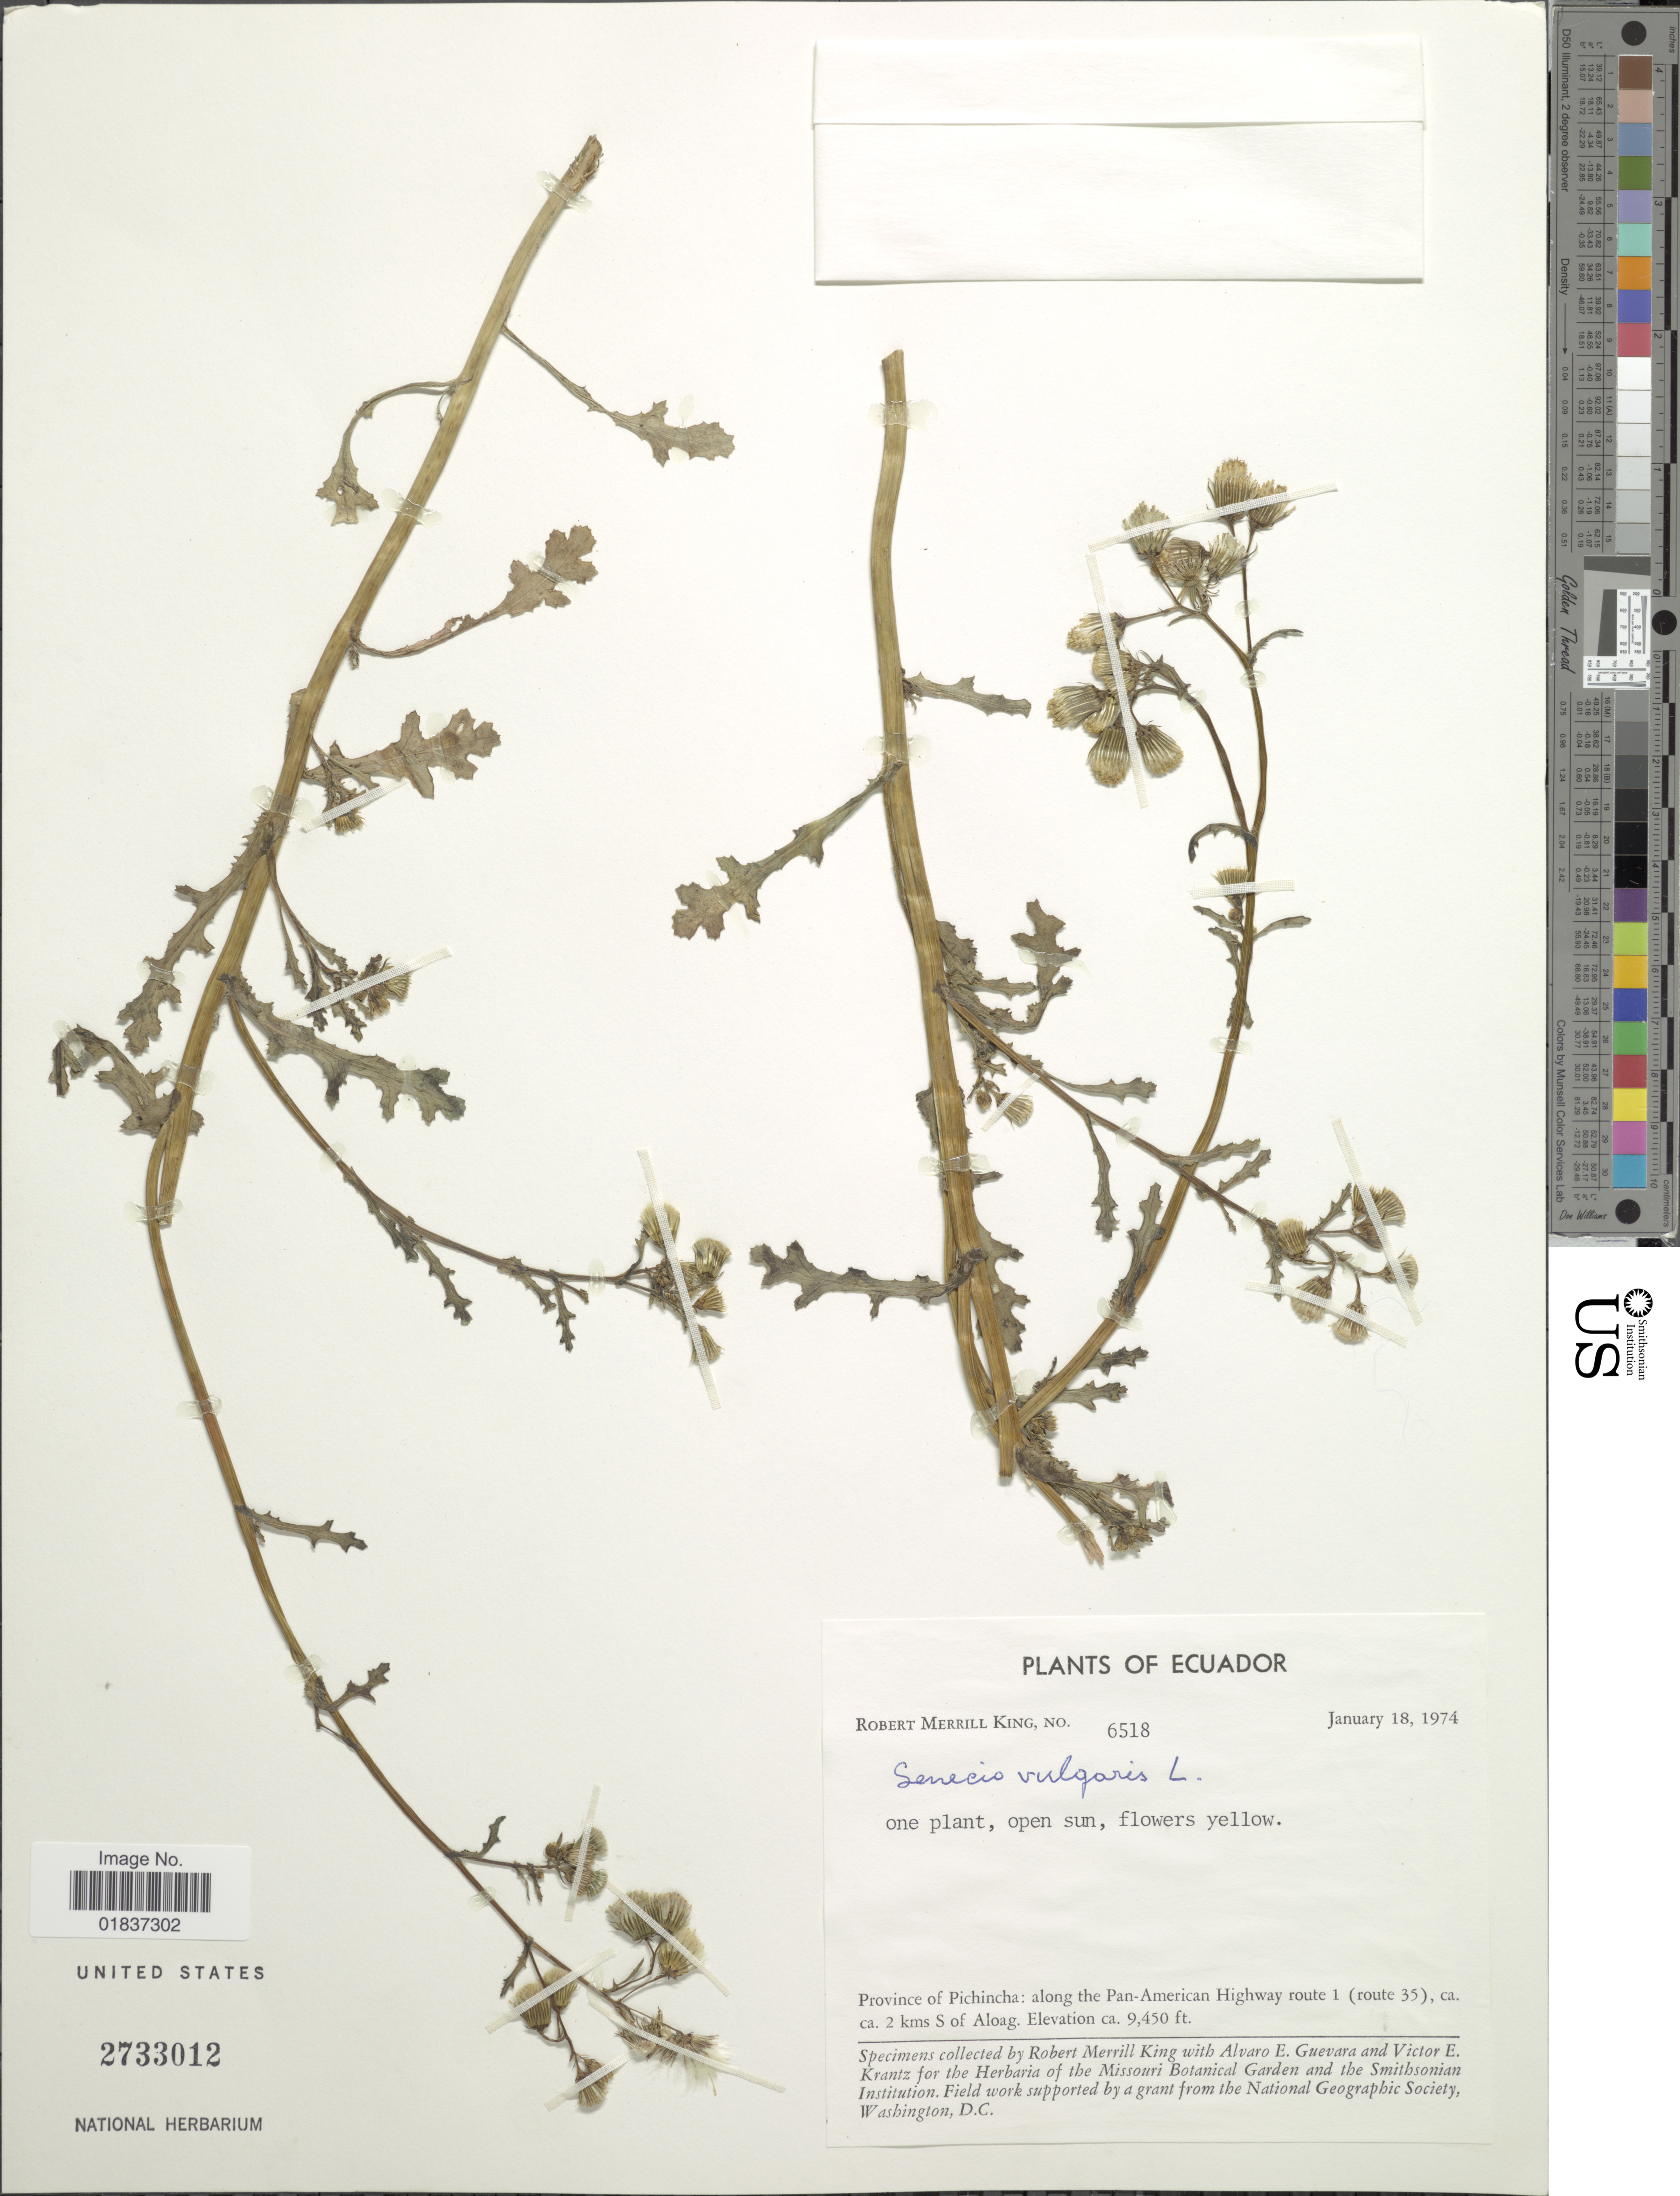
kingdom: Plantae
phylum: Tracheophyta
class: Magnoliopsida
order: Asterales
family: Asteraceae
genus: Senecio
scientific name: Senecio vulgaris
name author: L.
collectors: R. M. King, A. E. Guevara & V. Krantz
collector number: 6518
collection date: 1974-01-18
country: Ecuador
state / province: Pichincha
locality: Province of Pichincha: along the Pan-American Highway route 1 (route 35), ca. ca. 2 kms S of Aloag.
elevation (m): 2880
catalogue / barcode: US 2733012